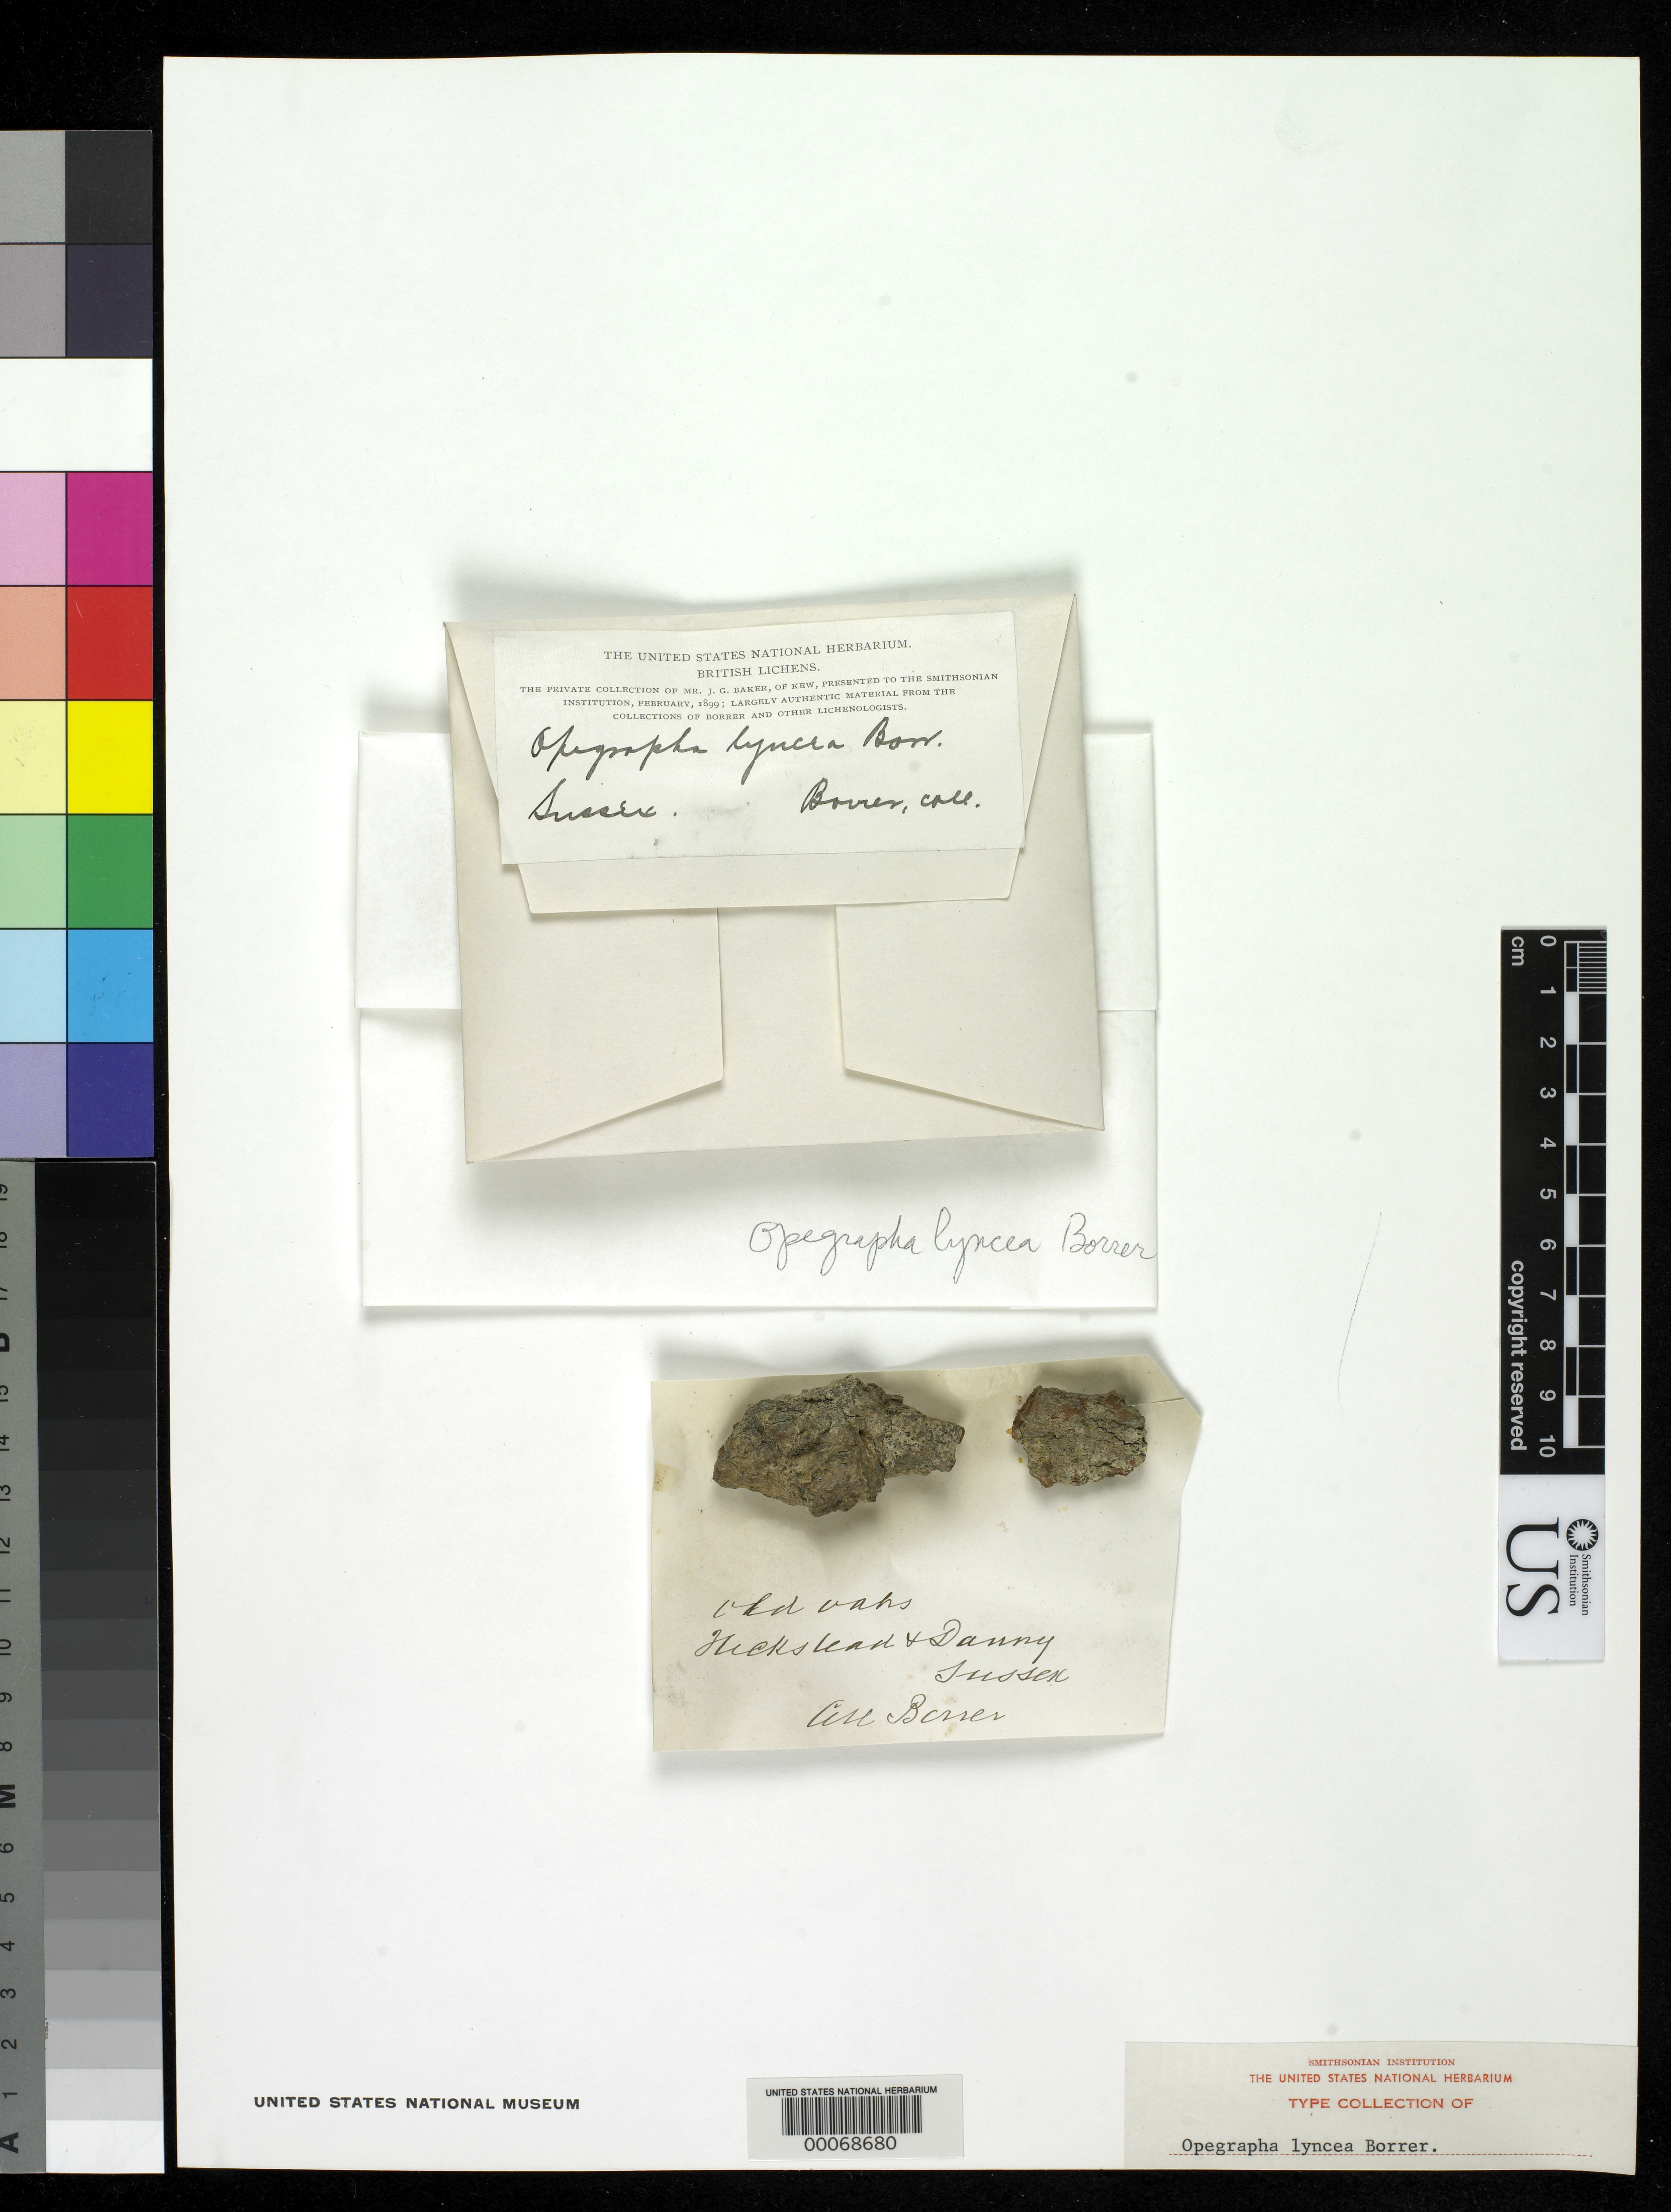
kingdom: Fungi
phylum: Ascomycota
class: Arthoniomycetes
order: Arthoniales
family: Opegraphaceae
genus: Opegrapha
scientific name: Opegrapha lyncea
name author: Borrer ex Hooler in Sm.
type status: Type Collection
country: United Kingdom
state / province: England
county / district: Sussex